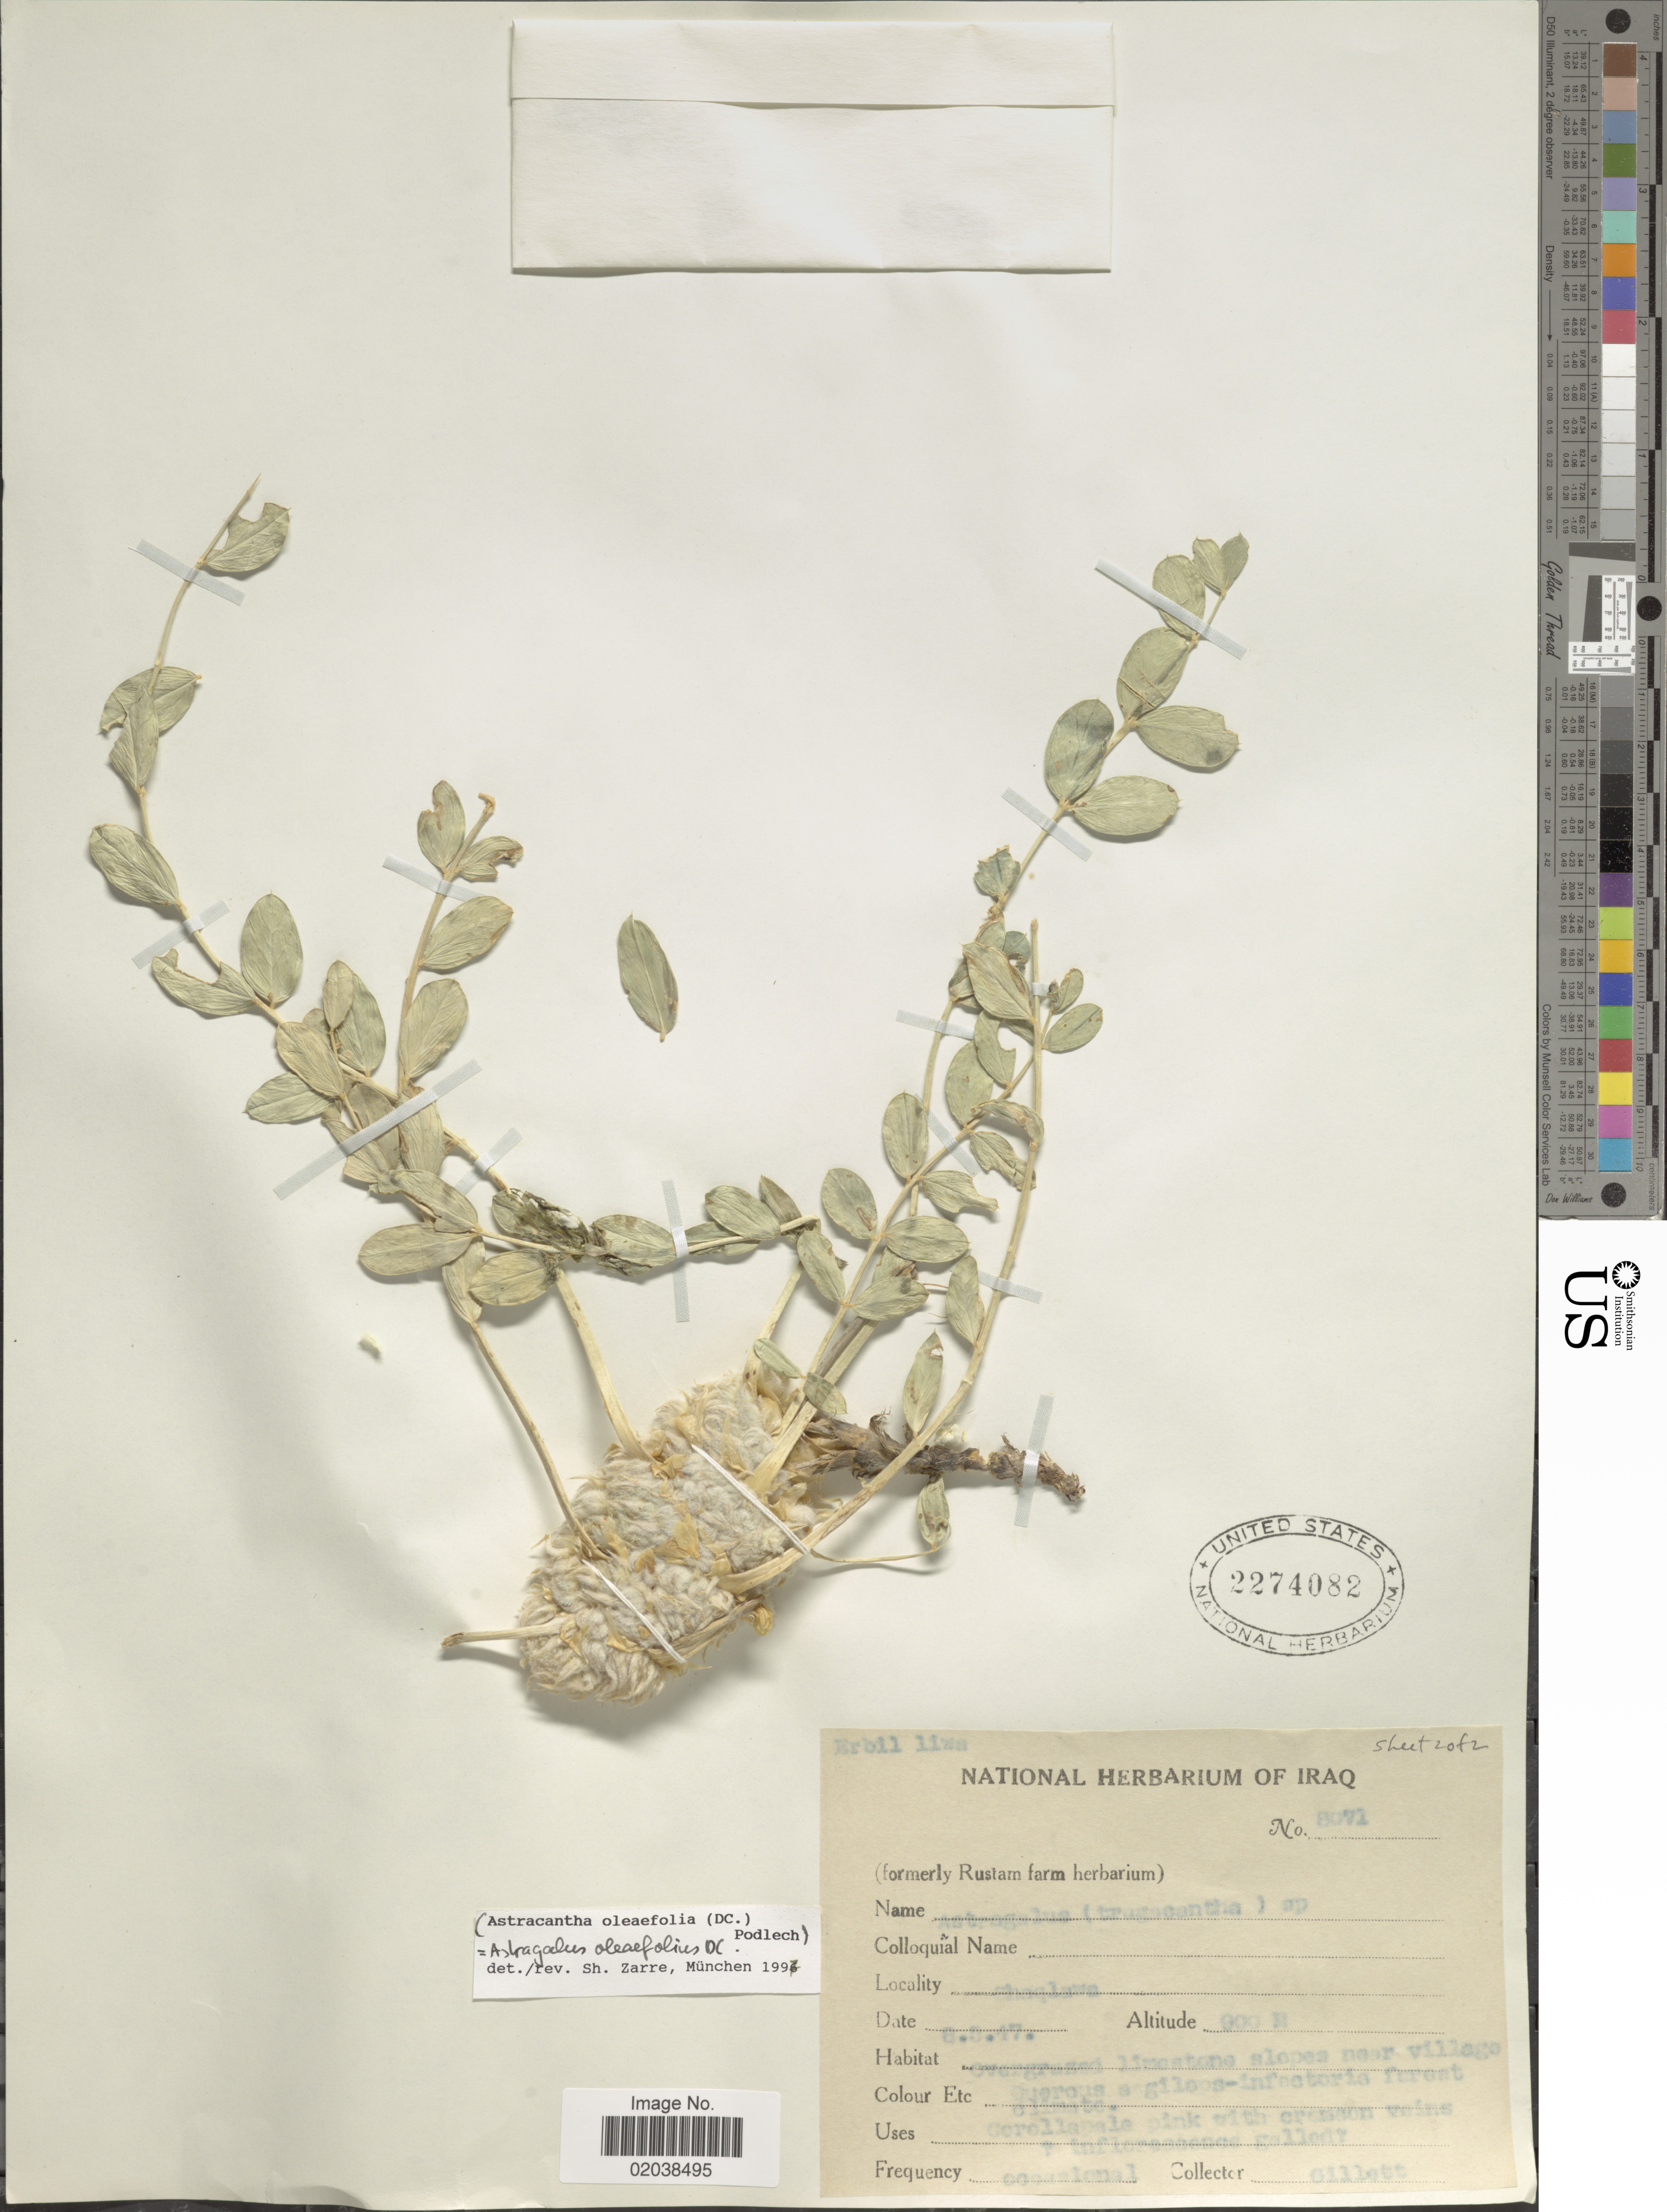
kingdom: Plantae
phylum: Tracheophyta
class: Magnoliopsida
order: Fabales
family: Fabaceae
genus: Astragalus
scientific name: Astragalus oleifolius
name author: DC.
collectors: Gillett, --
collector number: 8071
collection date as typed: Transcribed d/m/y: 8/5/47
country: Iraq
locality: Shaqlawa. Overgrazed limestone slopes near village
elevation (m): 900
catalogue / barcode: US 2274082